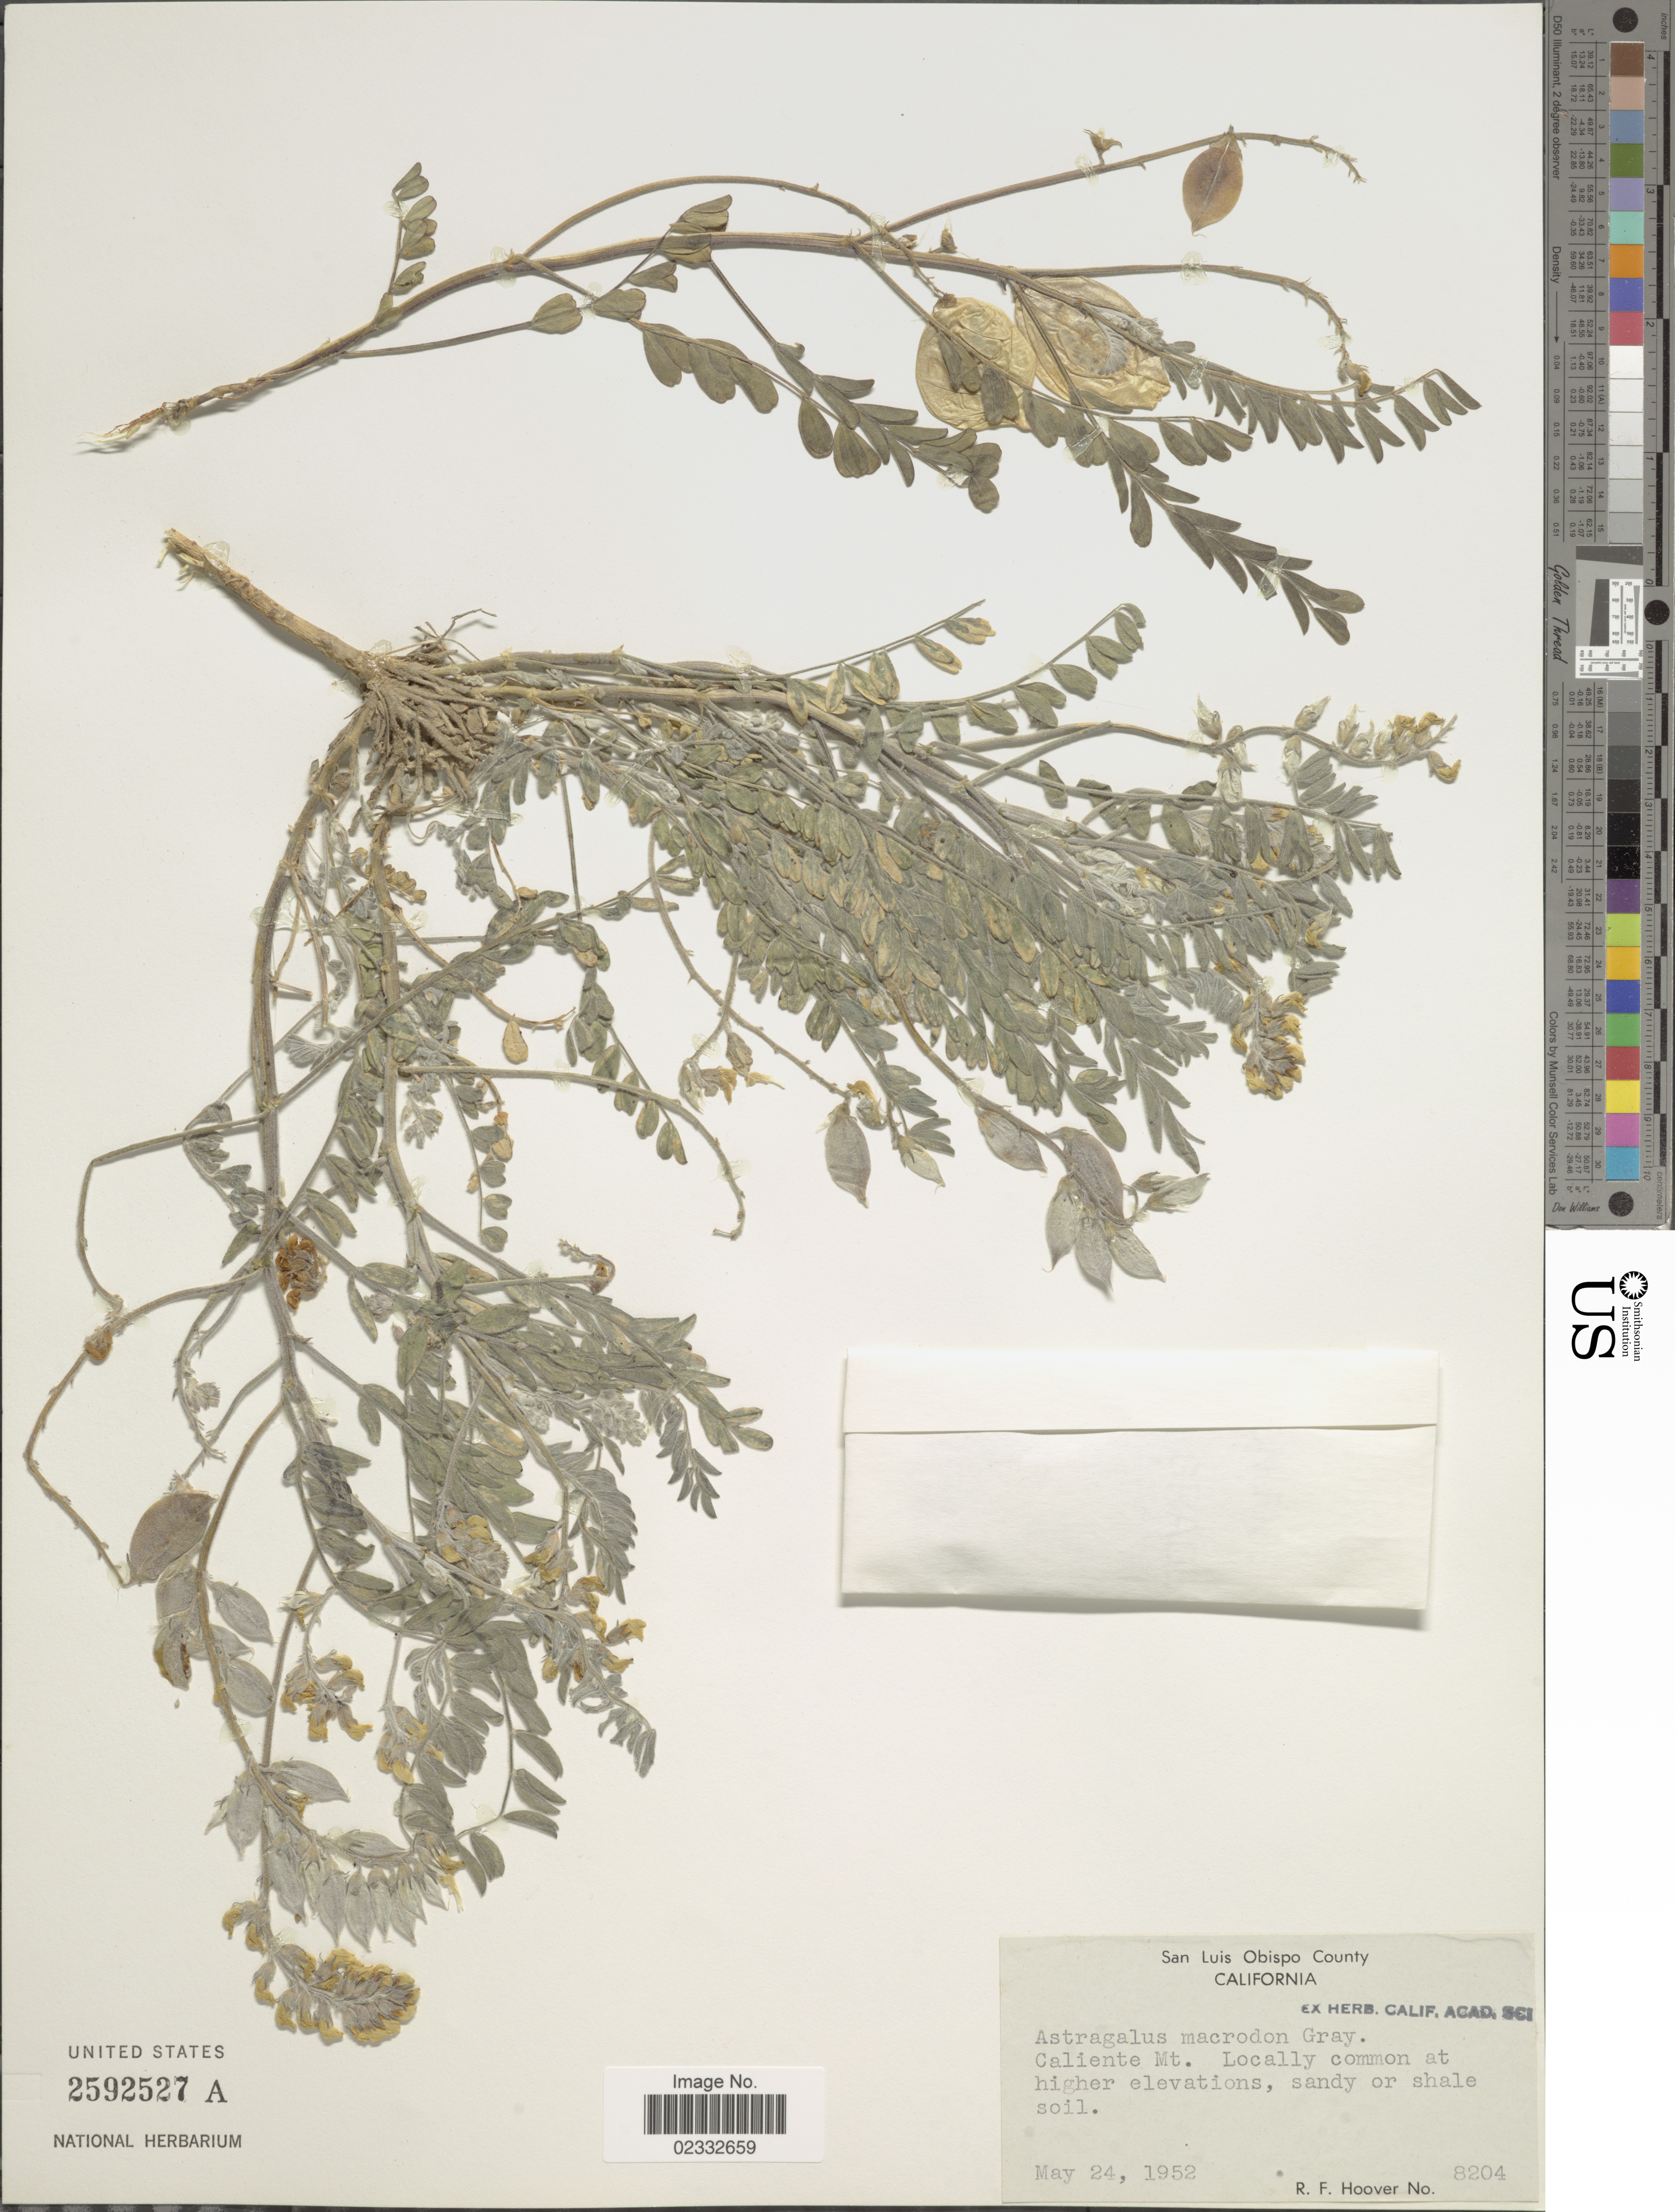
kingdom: Plantae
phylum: Tracheophyta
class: Magnoliopsida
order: Fabales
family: Fabaceae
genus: Astragalus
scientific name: Astragalus macrodon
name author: (Hook. & Arn.) A. Gray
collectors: R. F. Hoover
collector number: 8204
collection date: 1952-05-24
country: United States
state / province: California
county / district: San Luis Obispo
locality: Caliente Mt. San Luis Obispo County.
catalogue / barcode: US 2592527A